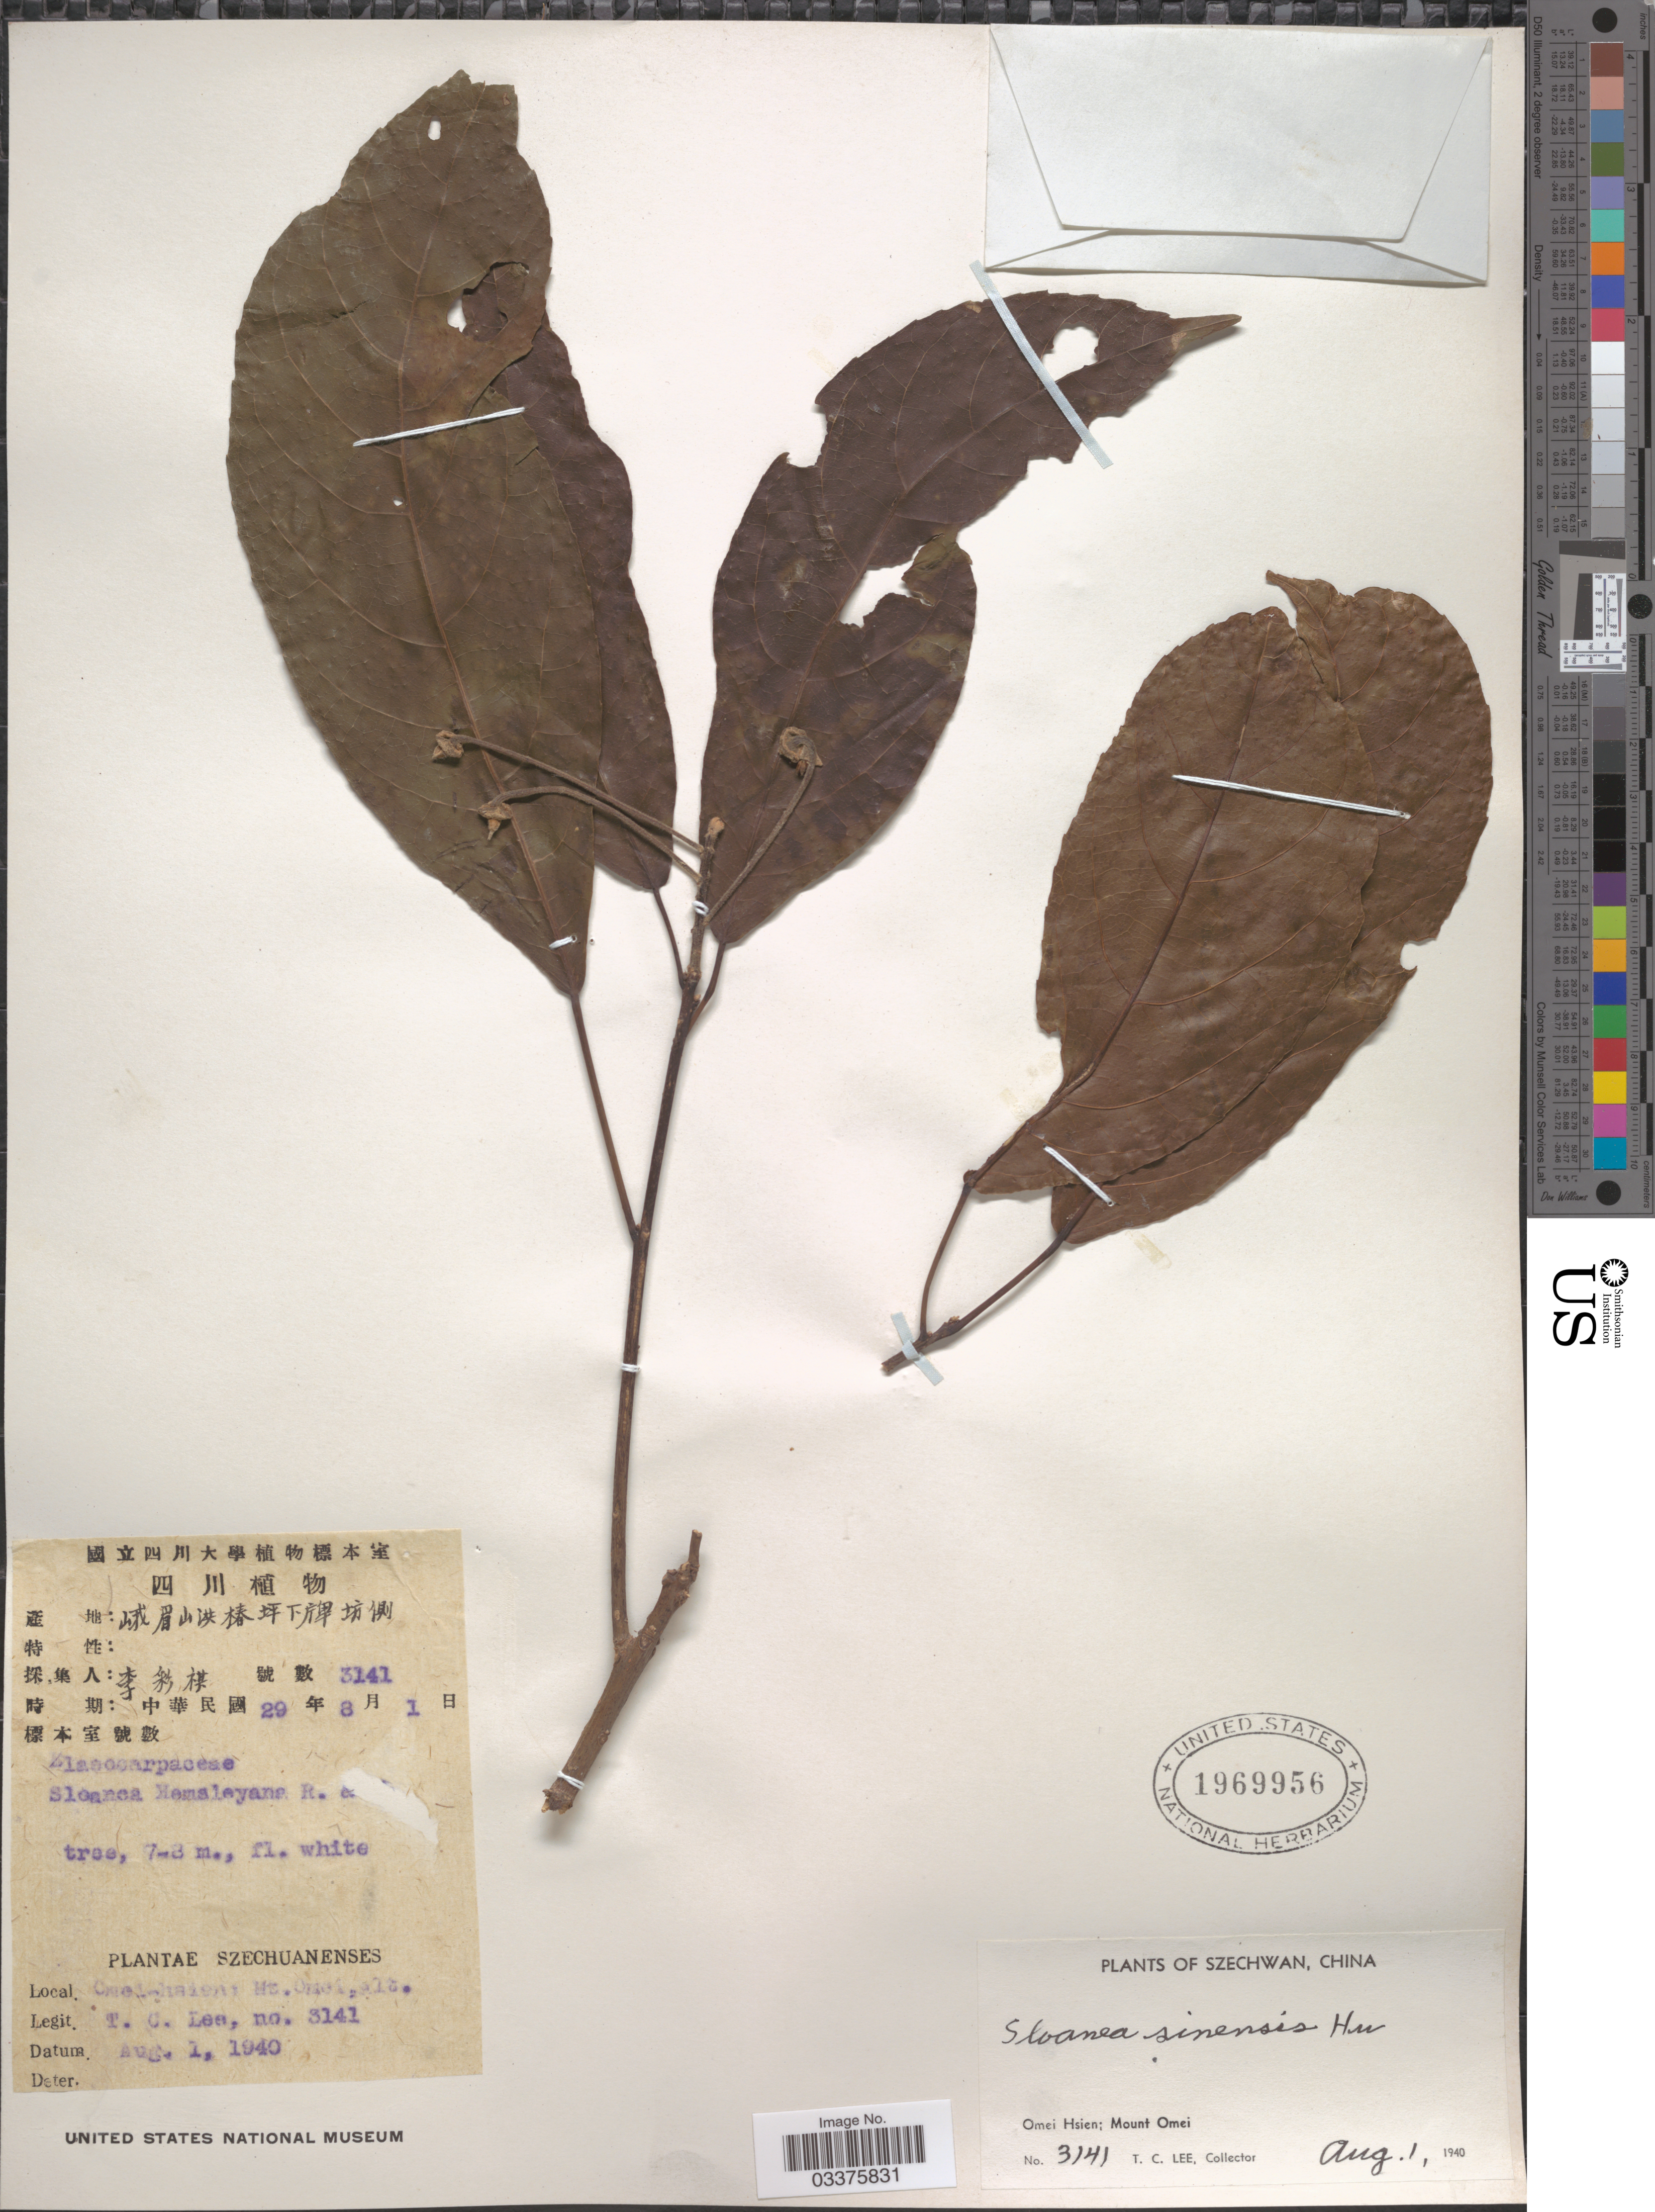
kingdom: Plantae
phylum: Tracheophyta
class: Magnoliopsida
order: Oxalidales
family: Elaeocarpaceae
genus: Sloanea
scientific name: Sloanea sinensis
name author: (Hance) Hu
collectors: T. Lee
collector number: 3141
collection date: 1940-08-01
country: China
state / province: Sichuan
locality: Szechwan. Omei Hsien; Mount Omei.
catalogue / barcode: US 1969956